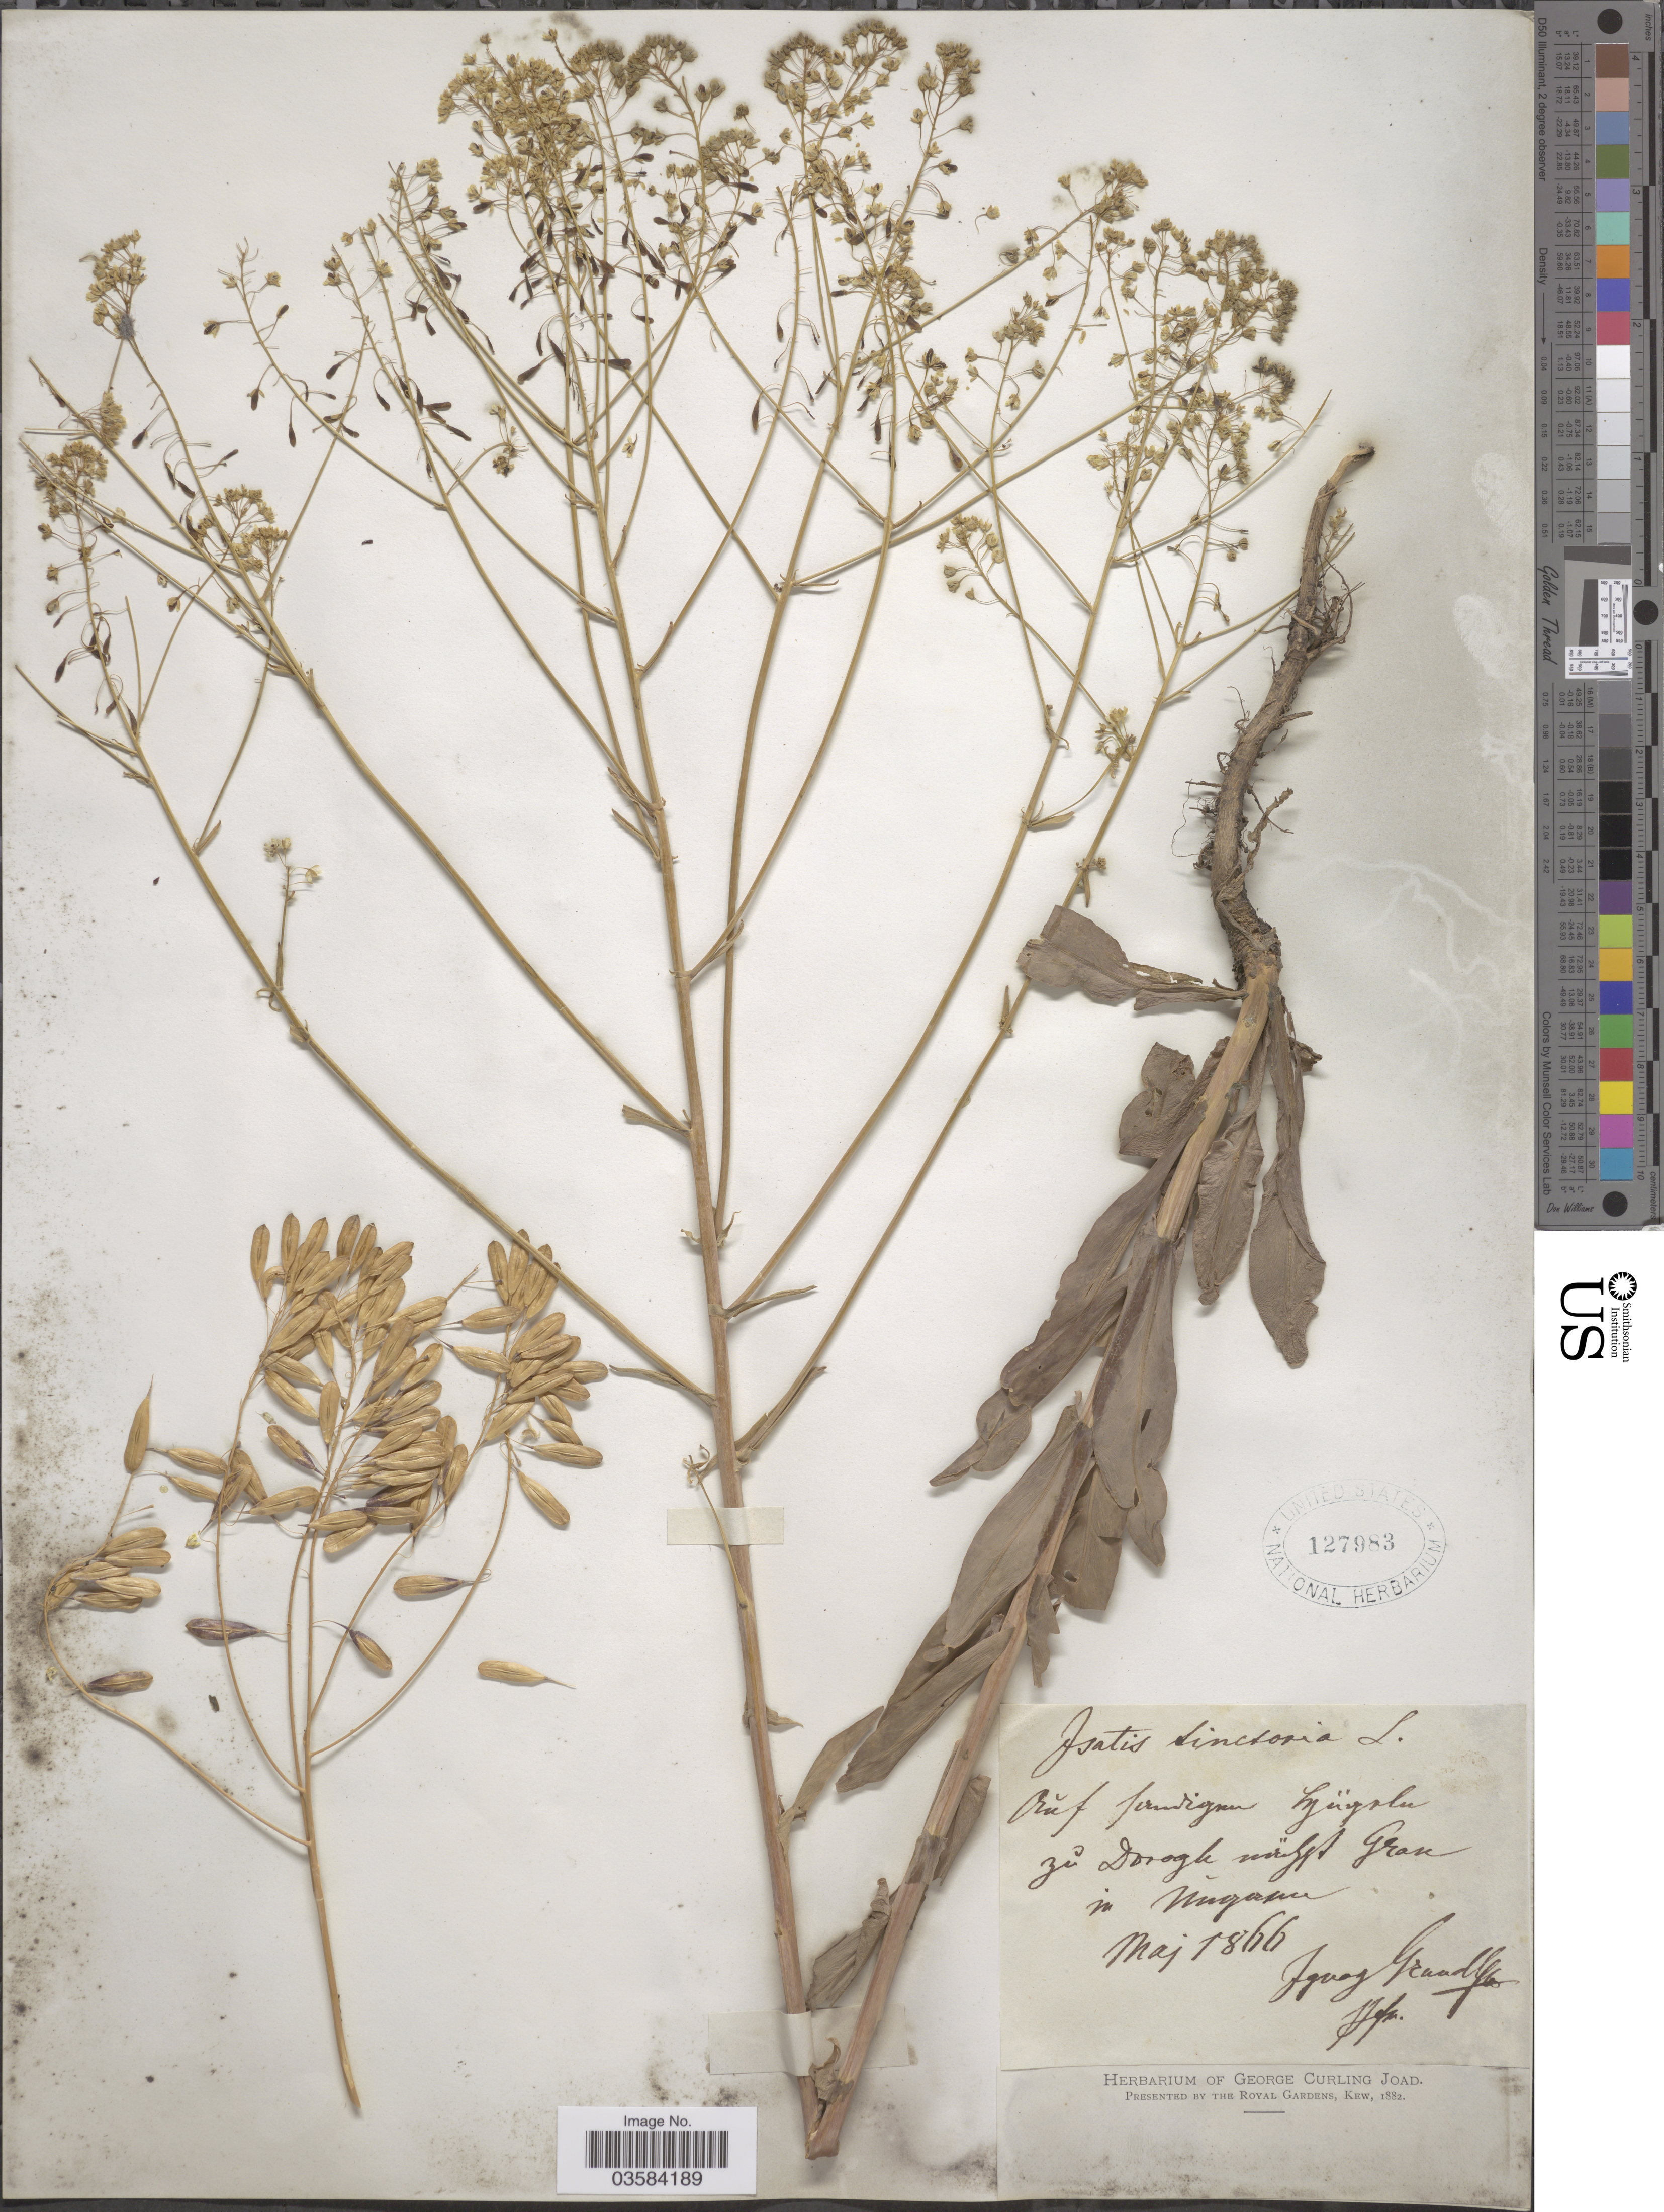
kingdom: Plantae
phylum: Tracheophyta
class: Magnoliopsida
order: Brassicales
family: Brassicaceae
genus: Isatis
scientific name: Isatis tinctoria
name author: L.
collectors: I. Grundl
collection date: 1866-05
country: Hungary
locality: [illegible text] Dorogh [illegible text] Gran in Ungarn.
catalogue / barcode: US 127983